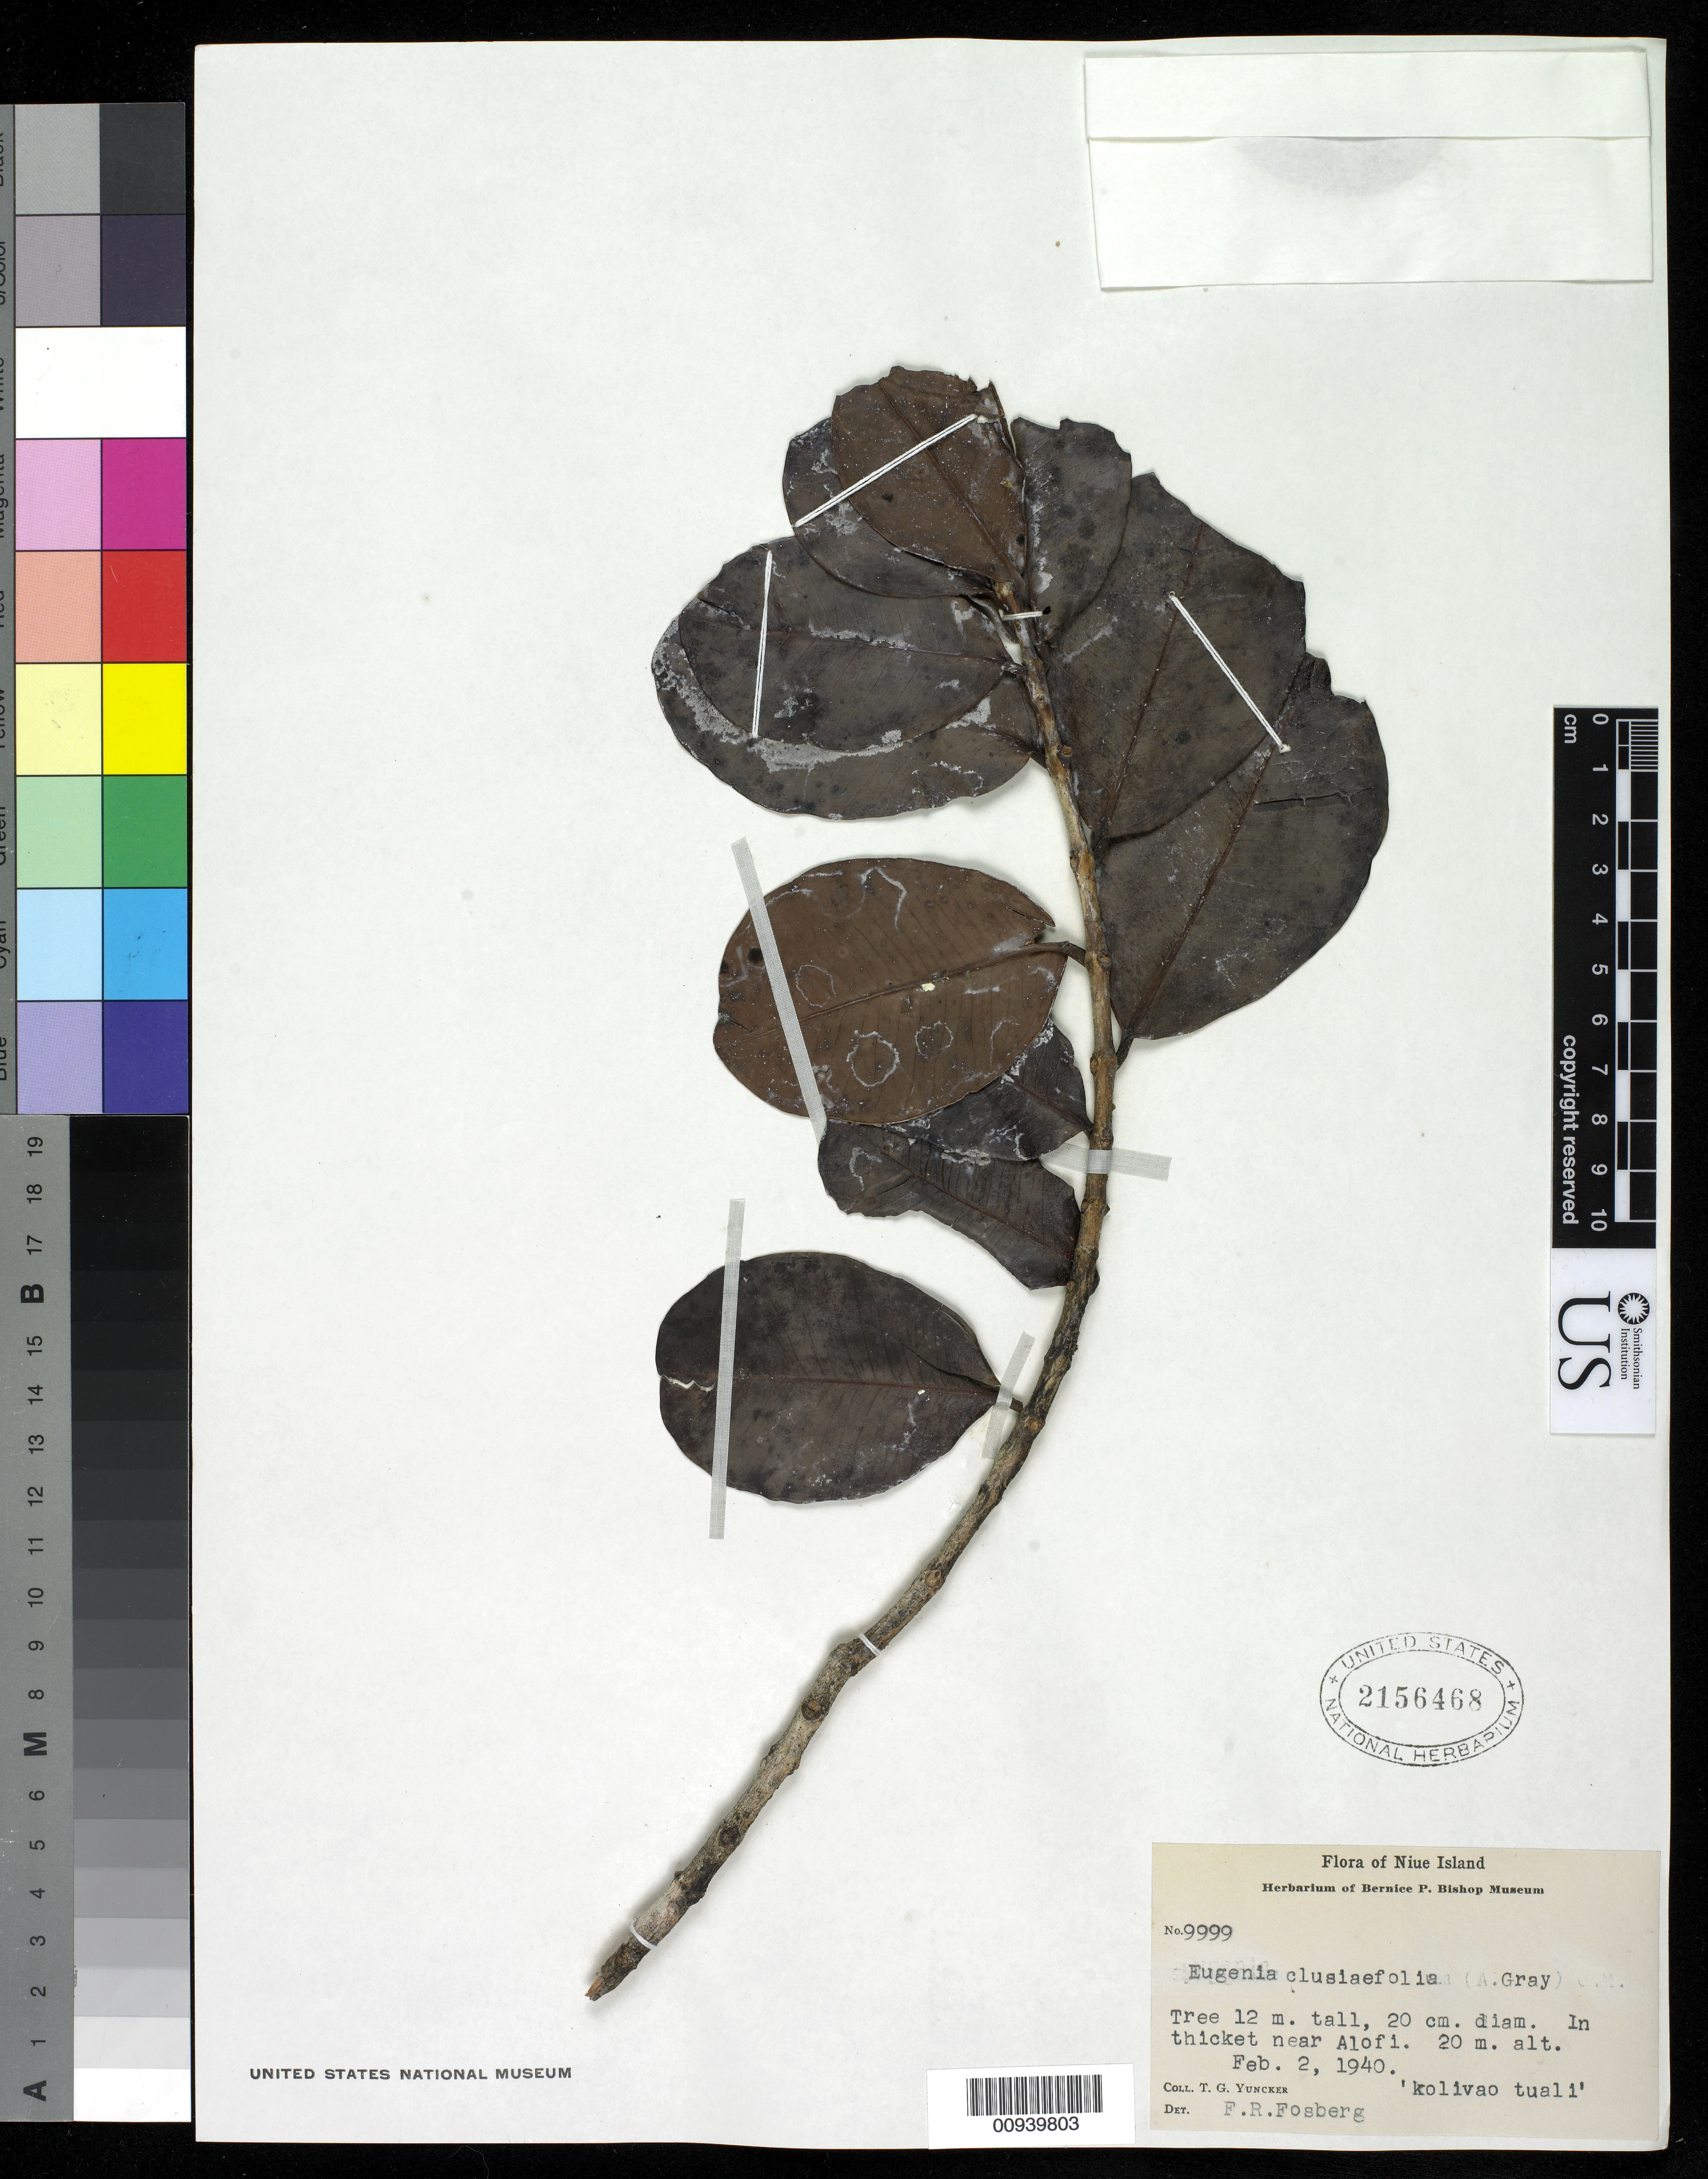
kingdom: Plantae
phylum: Tracheophyta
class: Magnoliopsida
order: Myrtales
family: Myrtaceae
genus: Syzygium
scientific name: Syzygium clusiifolium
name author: (A. Gray) Müll. Stuttg.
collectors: T. G. Yuncker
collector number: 9999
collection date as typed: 02 Feb 1940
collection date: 1940-02-02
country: Niue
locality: near Alofi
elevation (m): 20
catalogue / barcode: US 2156468